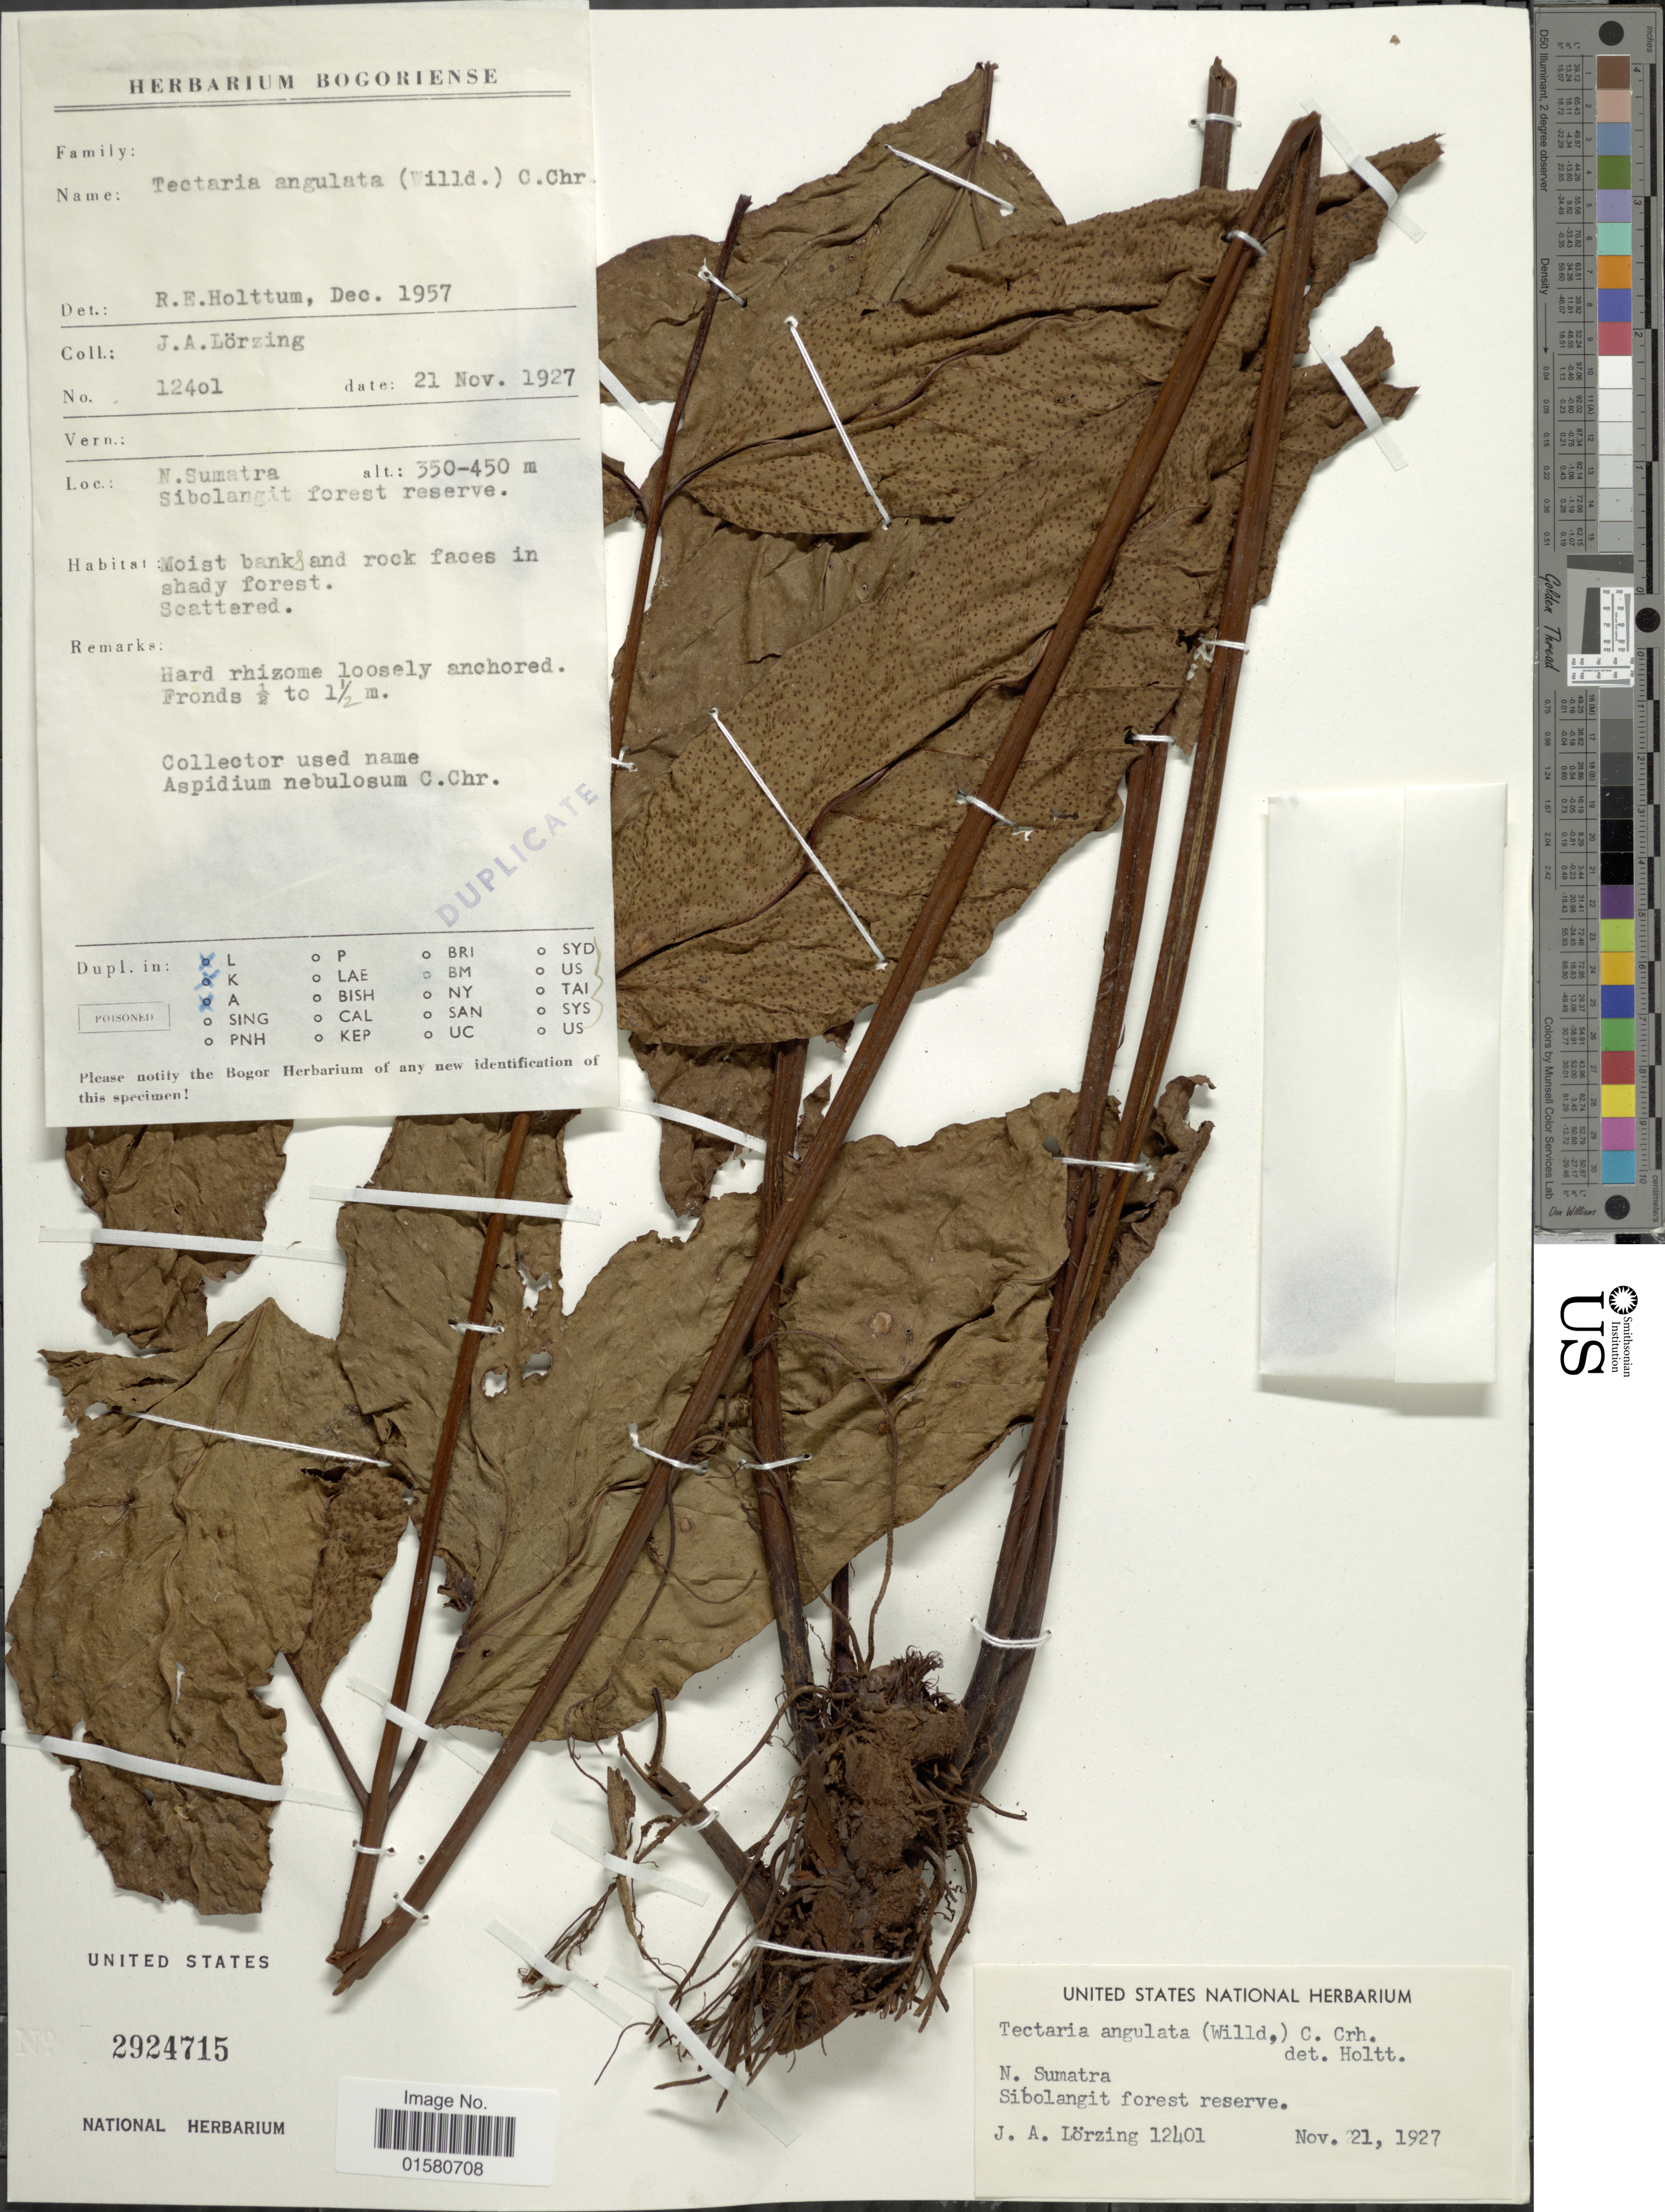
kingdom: Plantae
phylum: Tracheophyta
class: Polypodiopsida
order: Polypodiales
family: Tectariaceae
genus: Tectaria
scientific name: Tectaria angulata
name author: (Willd.) Copel.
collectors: J. Lorzing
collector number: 12401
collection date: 1927-11-21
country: Indonesia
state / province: Sumatra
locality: N. Sumatra. Sibolangit forest reserve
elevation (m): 350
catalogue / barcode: US 2924715